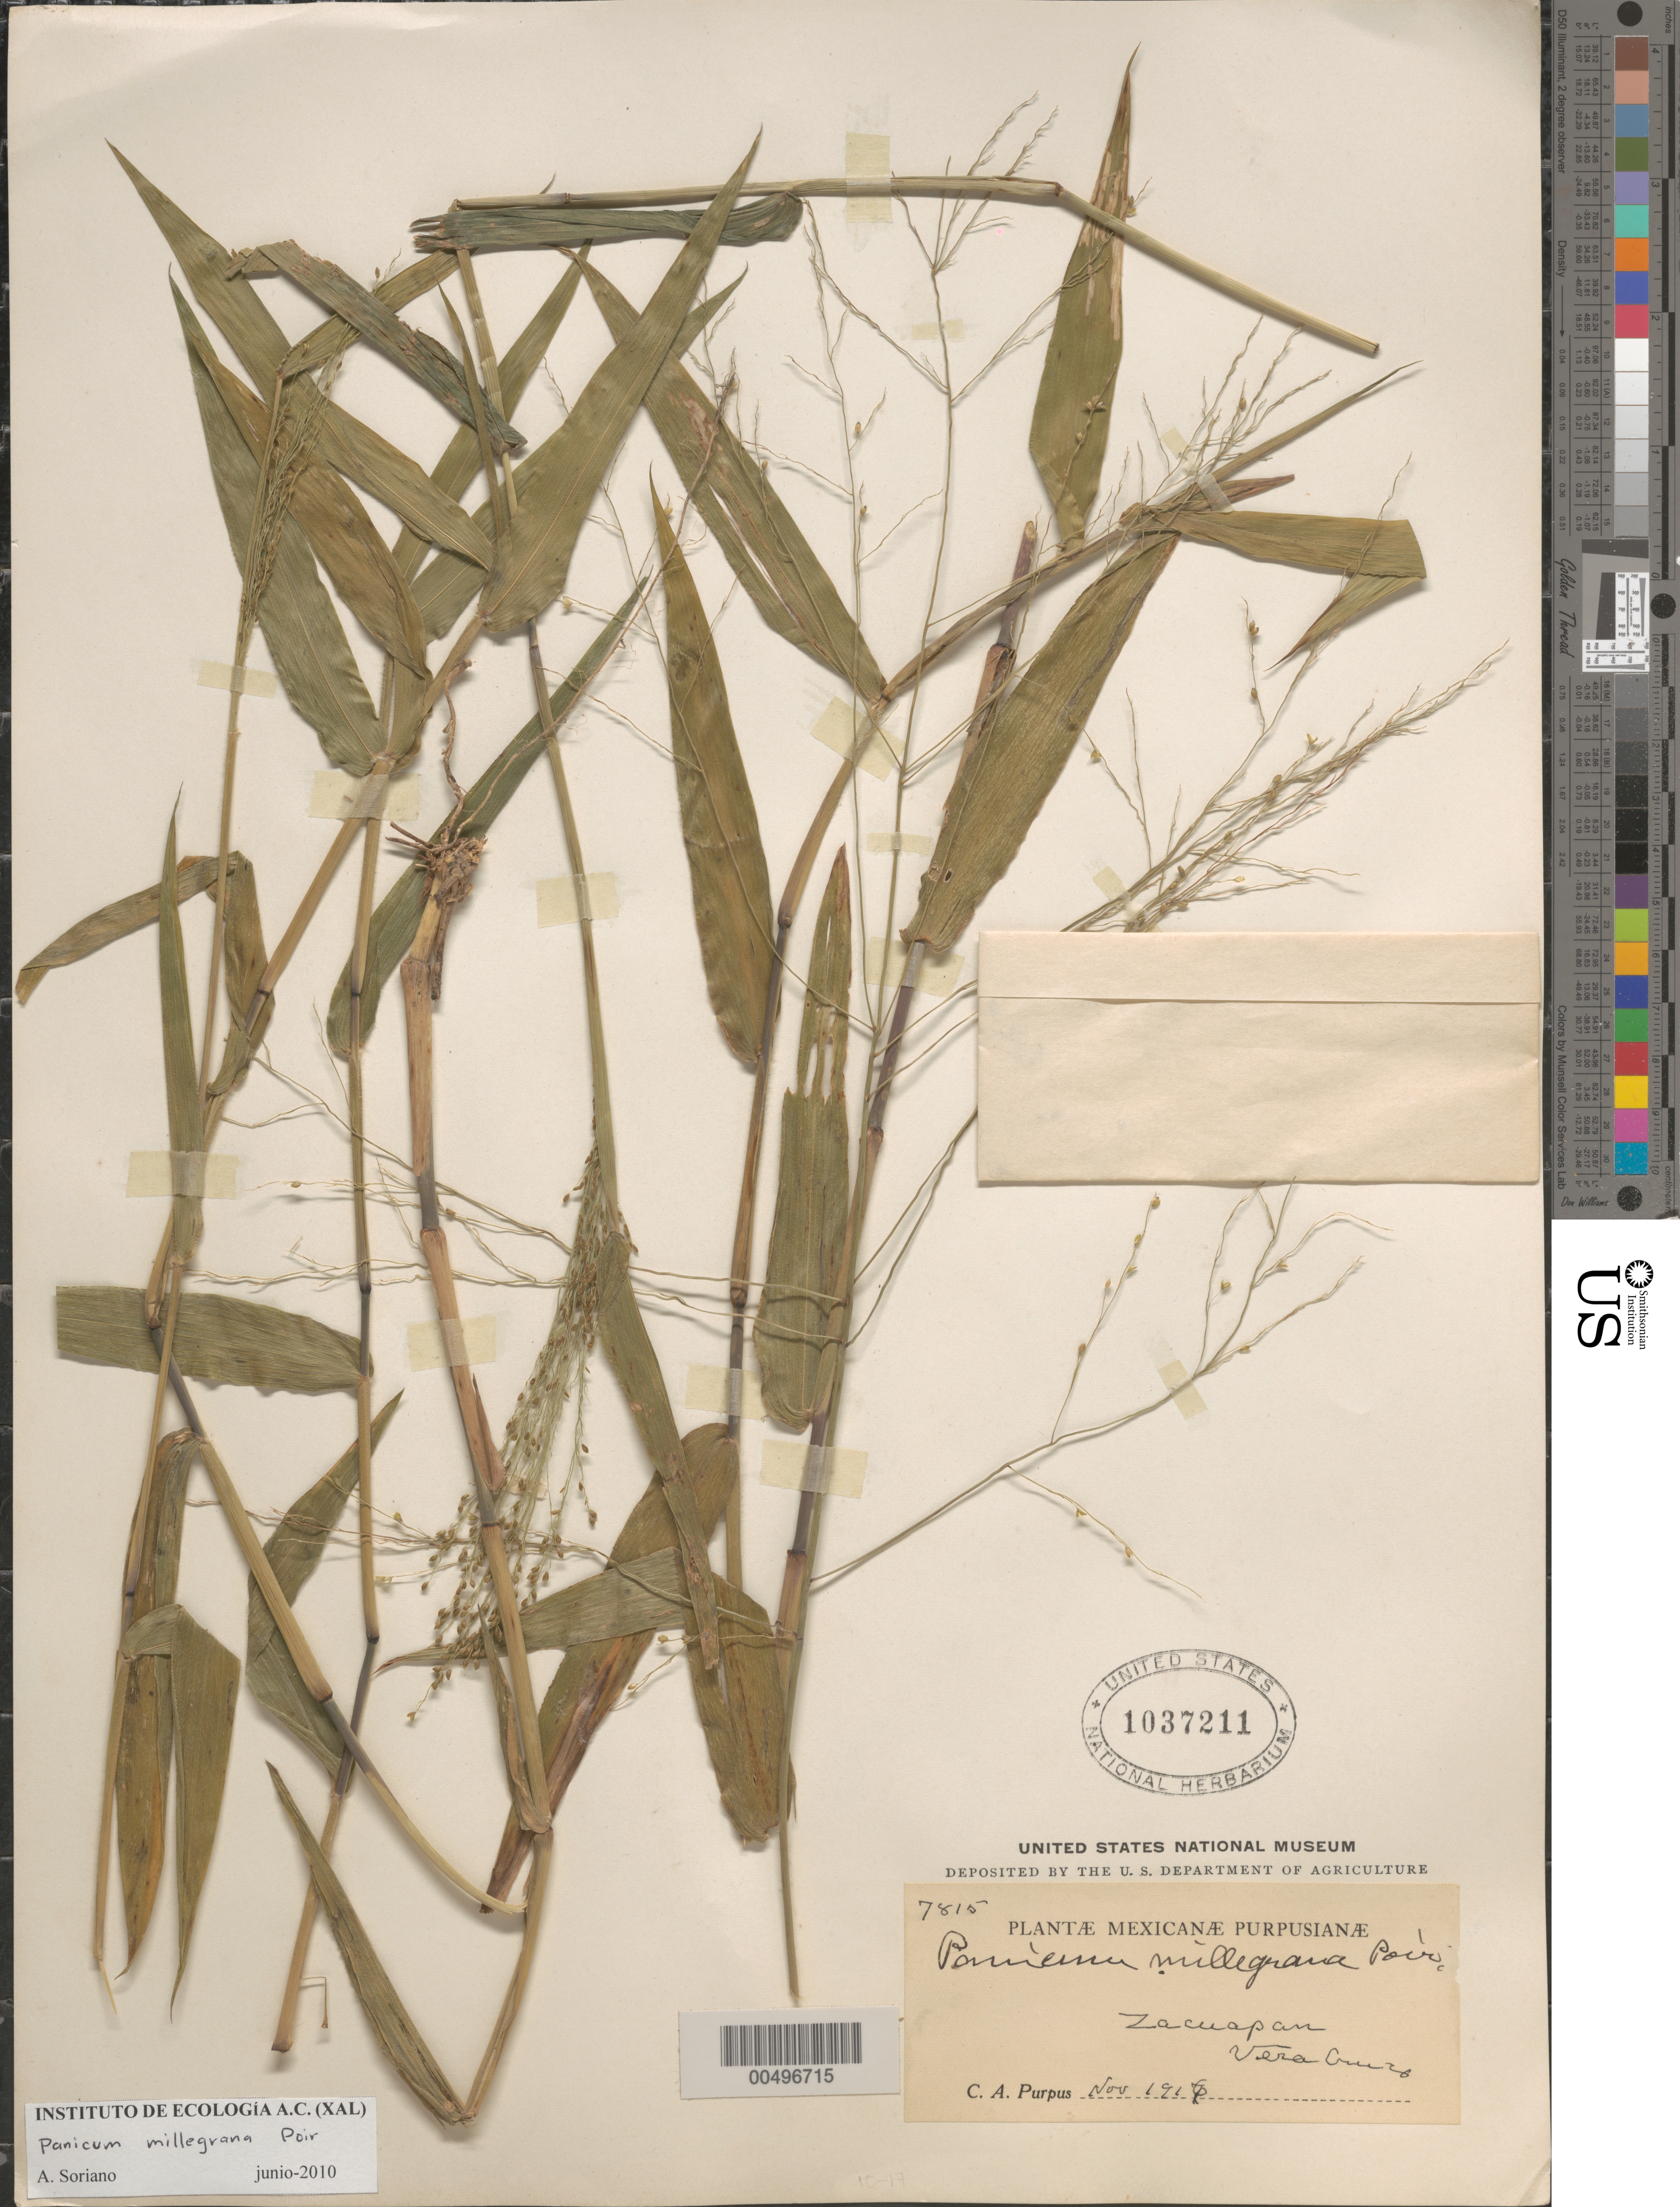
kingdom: Plantae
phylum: Tracheophyta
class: Liliopsida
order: Poales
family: Poaceae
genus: Panicum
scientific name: Panicum sellowii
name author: Nees in Mart.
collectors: C. A. Purpus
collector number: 7815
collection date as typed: Nov 1916 or Nov 1917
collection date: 1916-11 or 1917-11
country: Mexico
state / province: Veracruz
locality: Zacuapan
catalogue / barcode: US 1037211